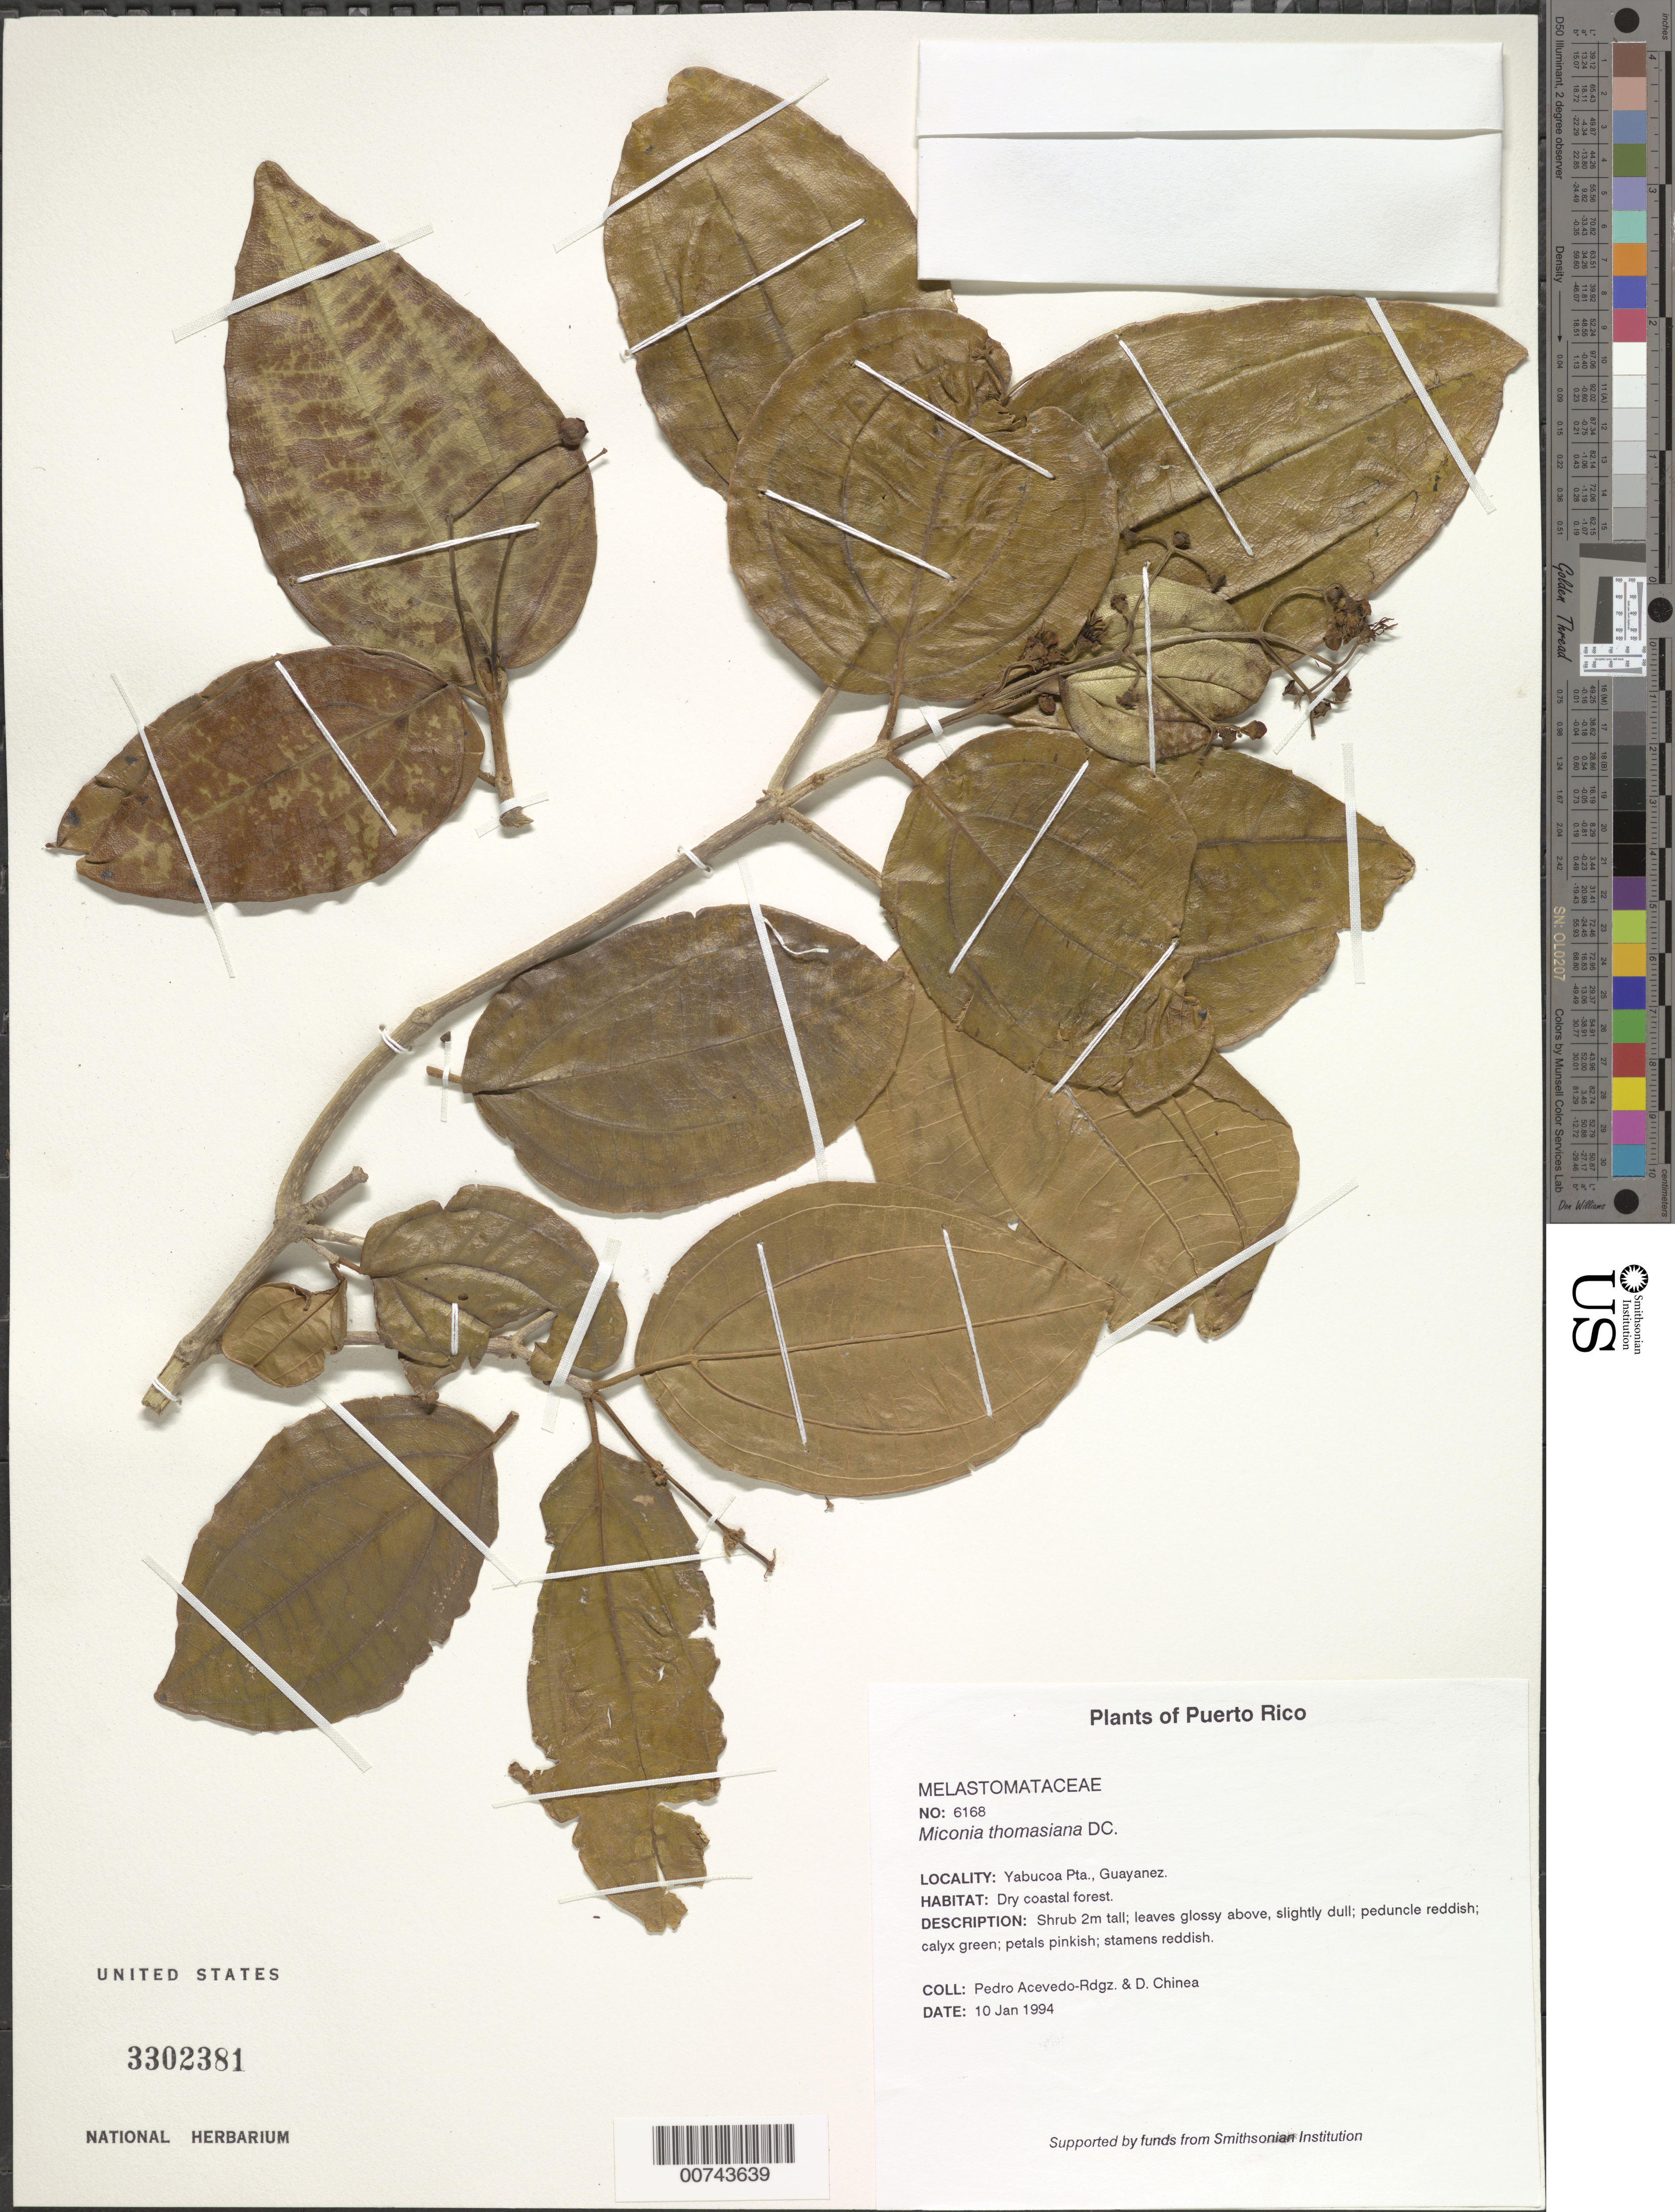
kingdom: Plantae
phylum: Tracheophyta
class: Magnoliopsida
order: Myrtales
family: Melastomataceae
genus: Miconia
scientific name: Miconia thomasiana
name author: DC.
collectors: P. Acevedo-Rodr. & D. Chinea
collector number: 6168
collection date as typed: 10 Jan 1994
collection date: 1994-01-10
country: Puerto Rico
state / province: Yabucoa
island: Puerto Rico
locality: Yabucoa Pta., Guayanes.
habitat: Dry coastal forest.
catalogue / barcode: US 3302381